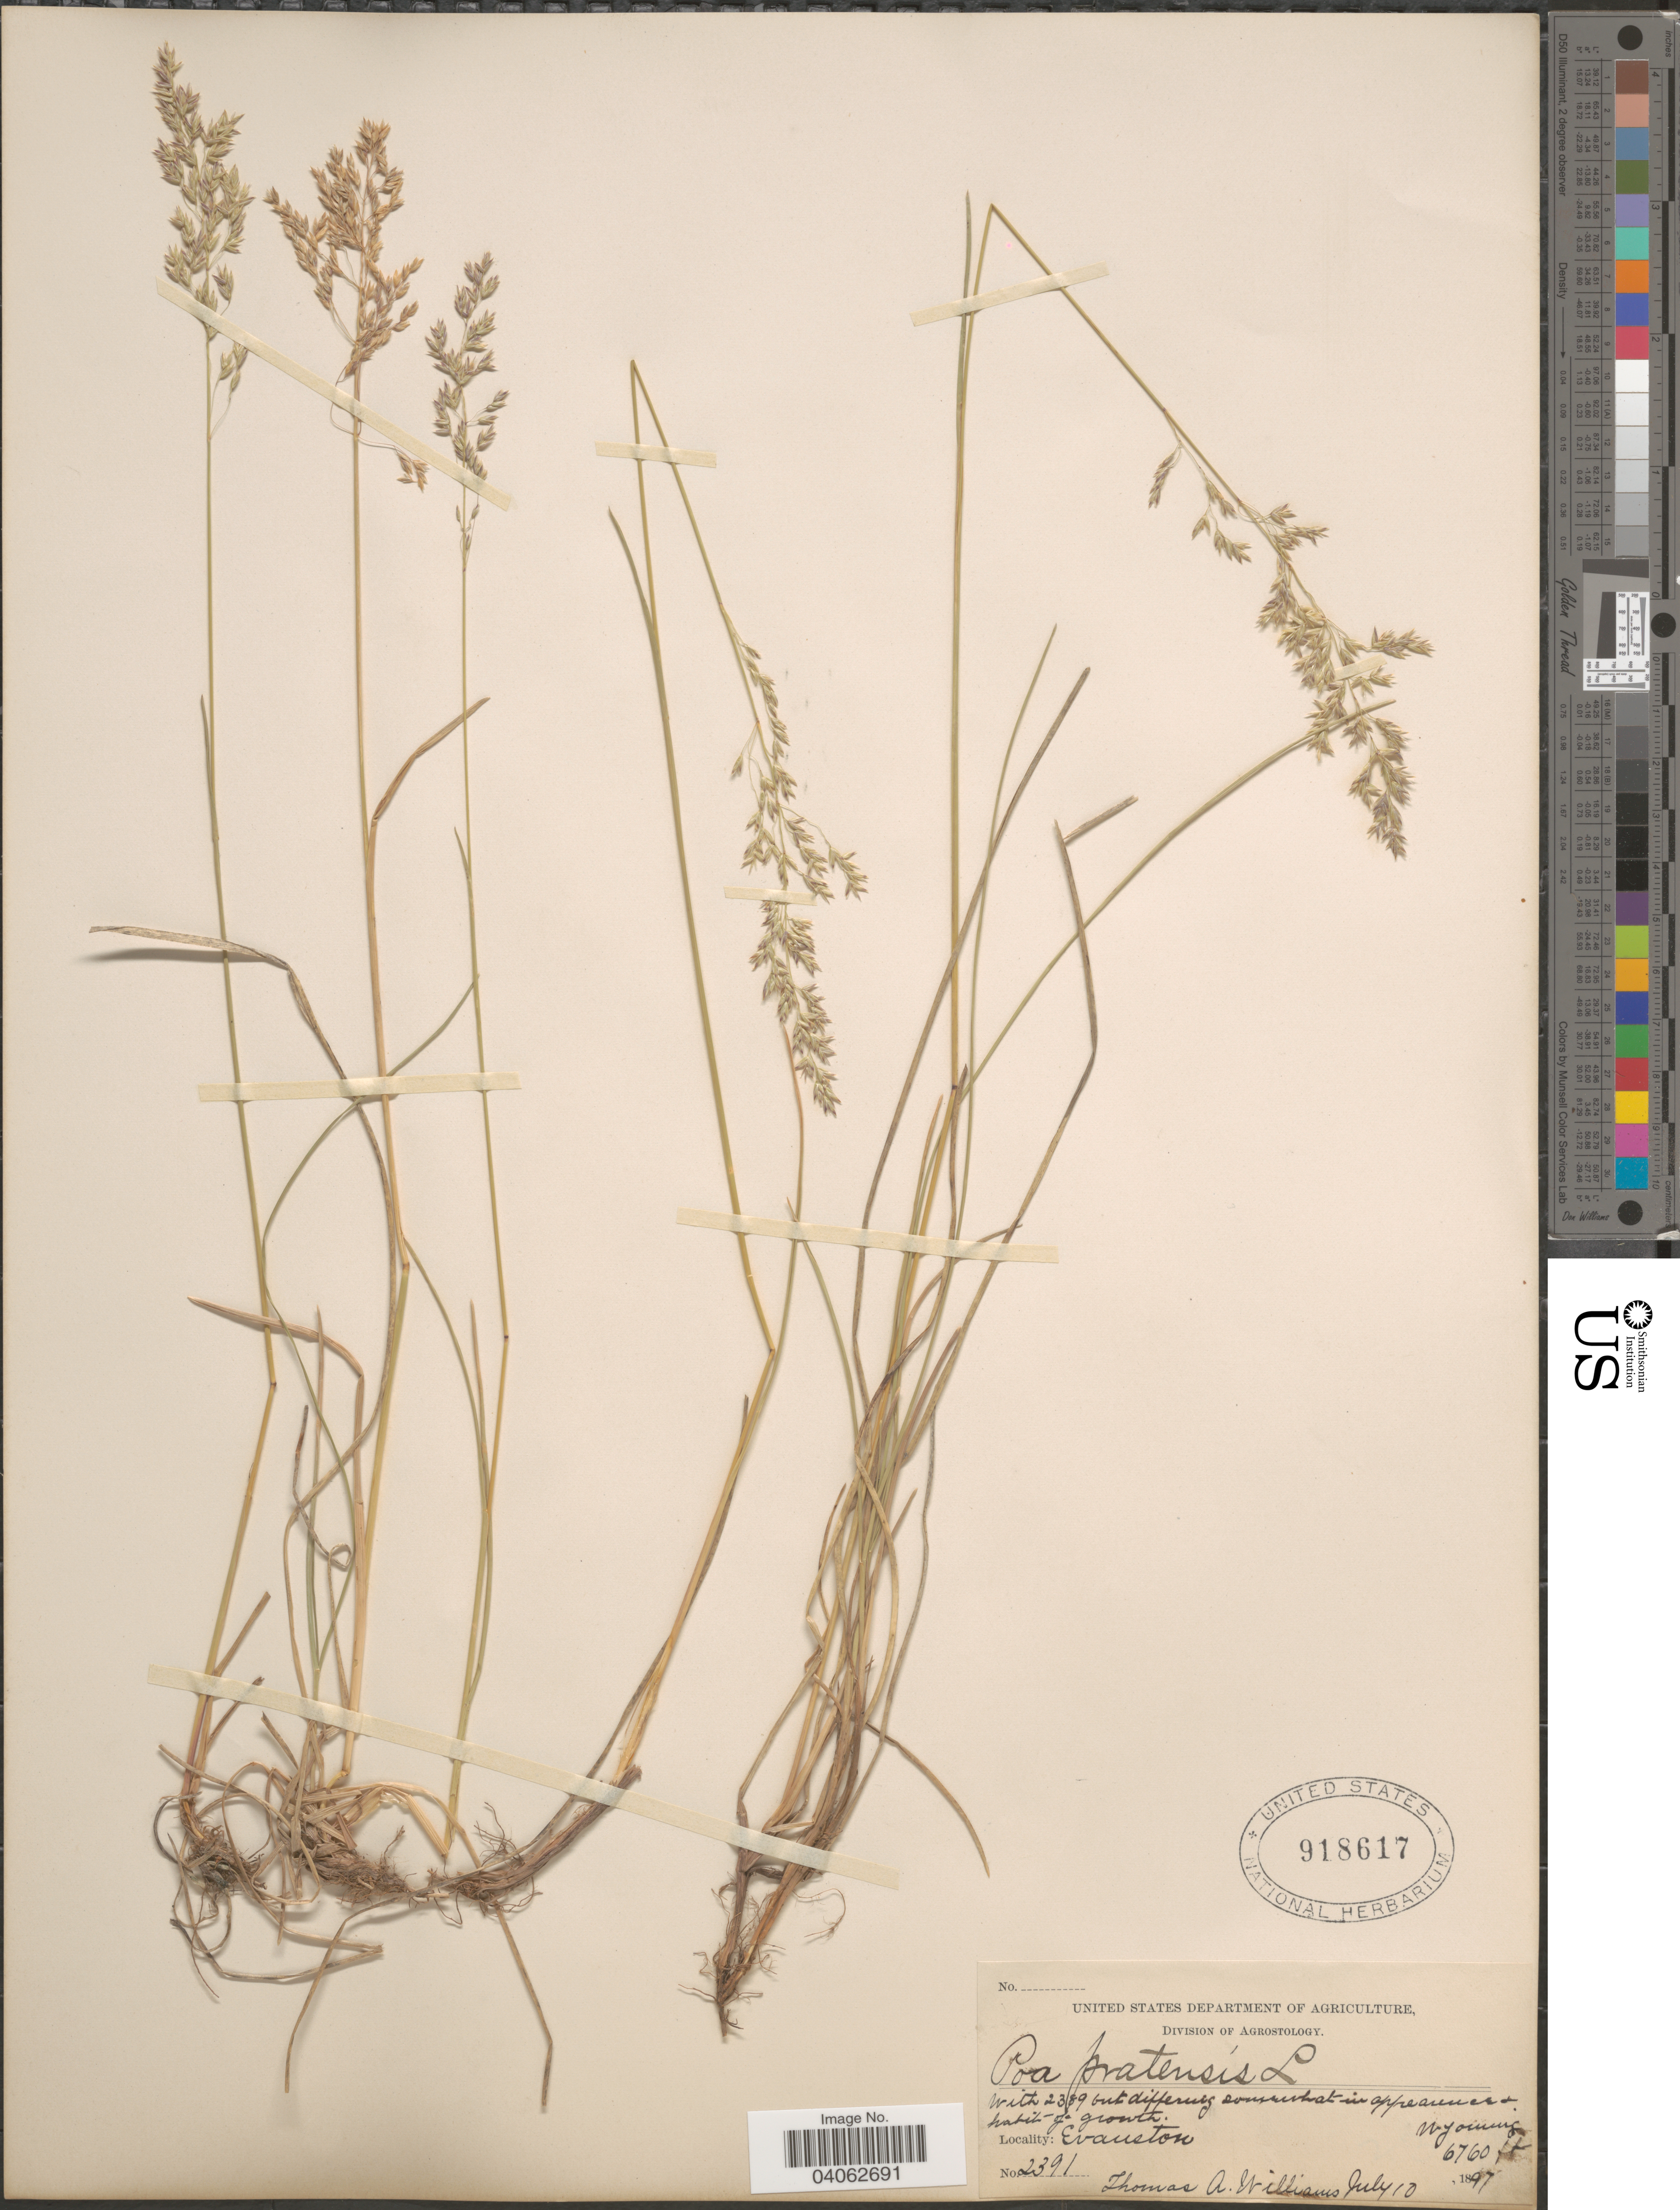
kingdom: Plantae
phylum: Tracheophyta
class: Liliopsida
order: Poales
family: Poaceae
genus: Poa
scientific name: Poa pratensis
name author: L.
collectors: T. A. Williams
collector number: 2391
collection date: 1897-07-10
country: United States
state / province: Wyoming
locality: Evanston.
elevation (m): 2060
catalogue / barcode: US 918617